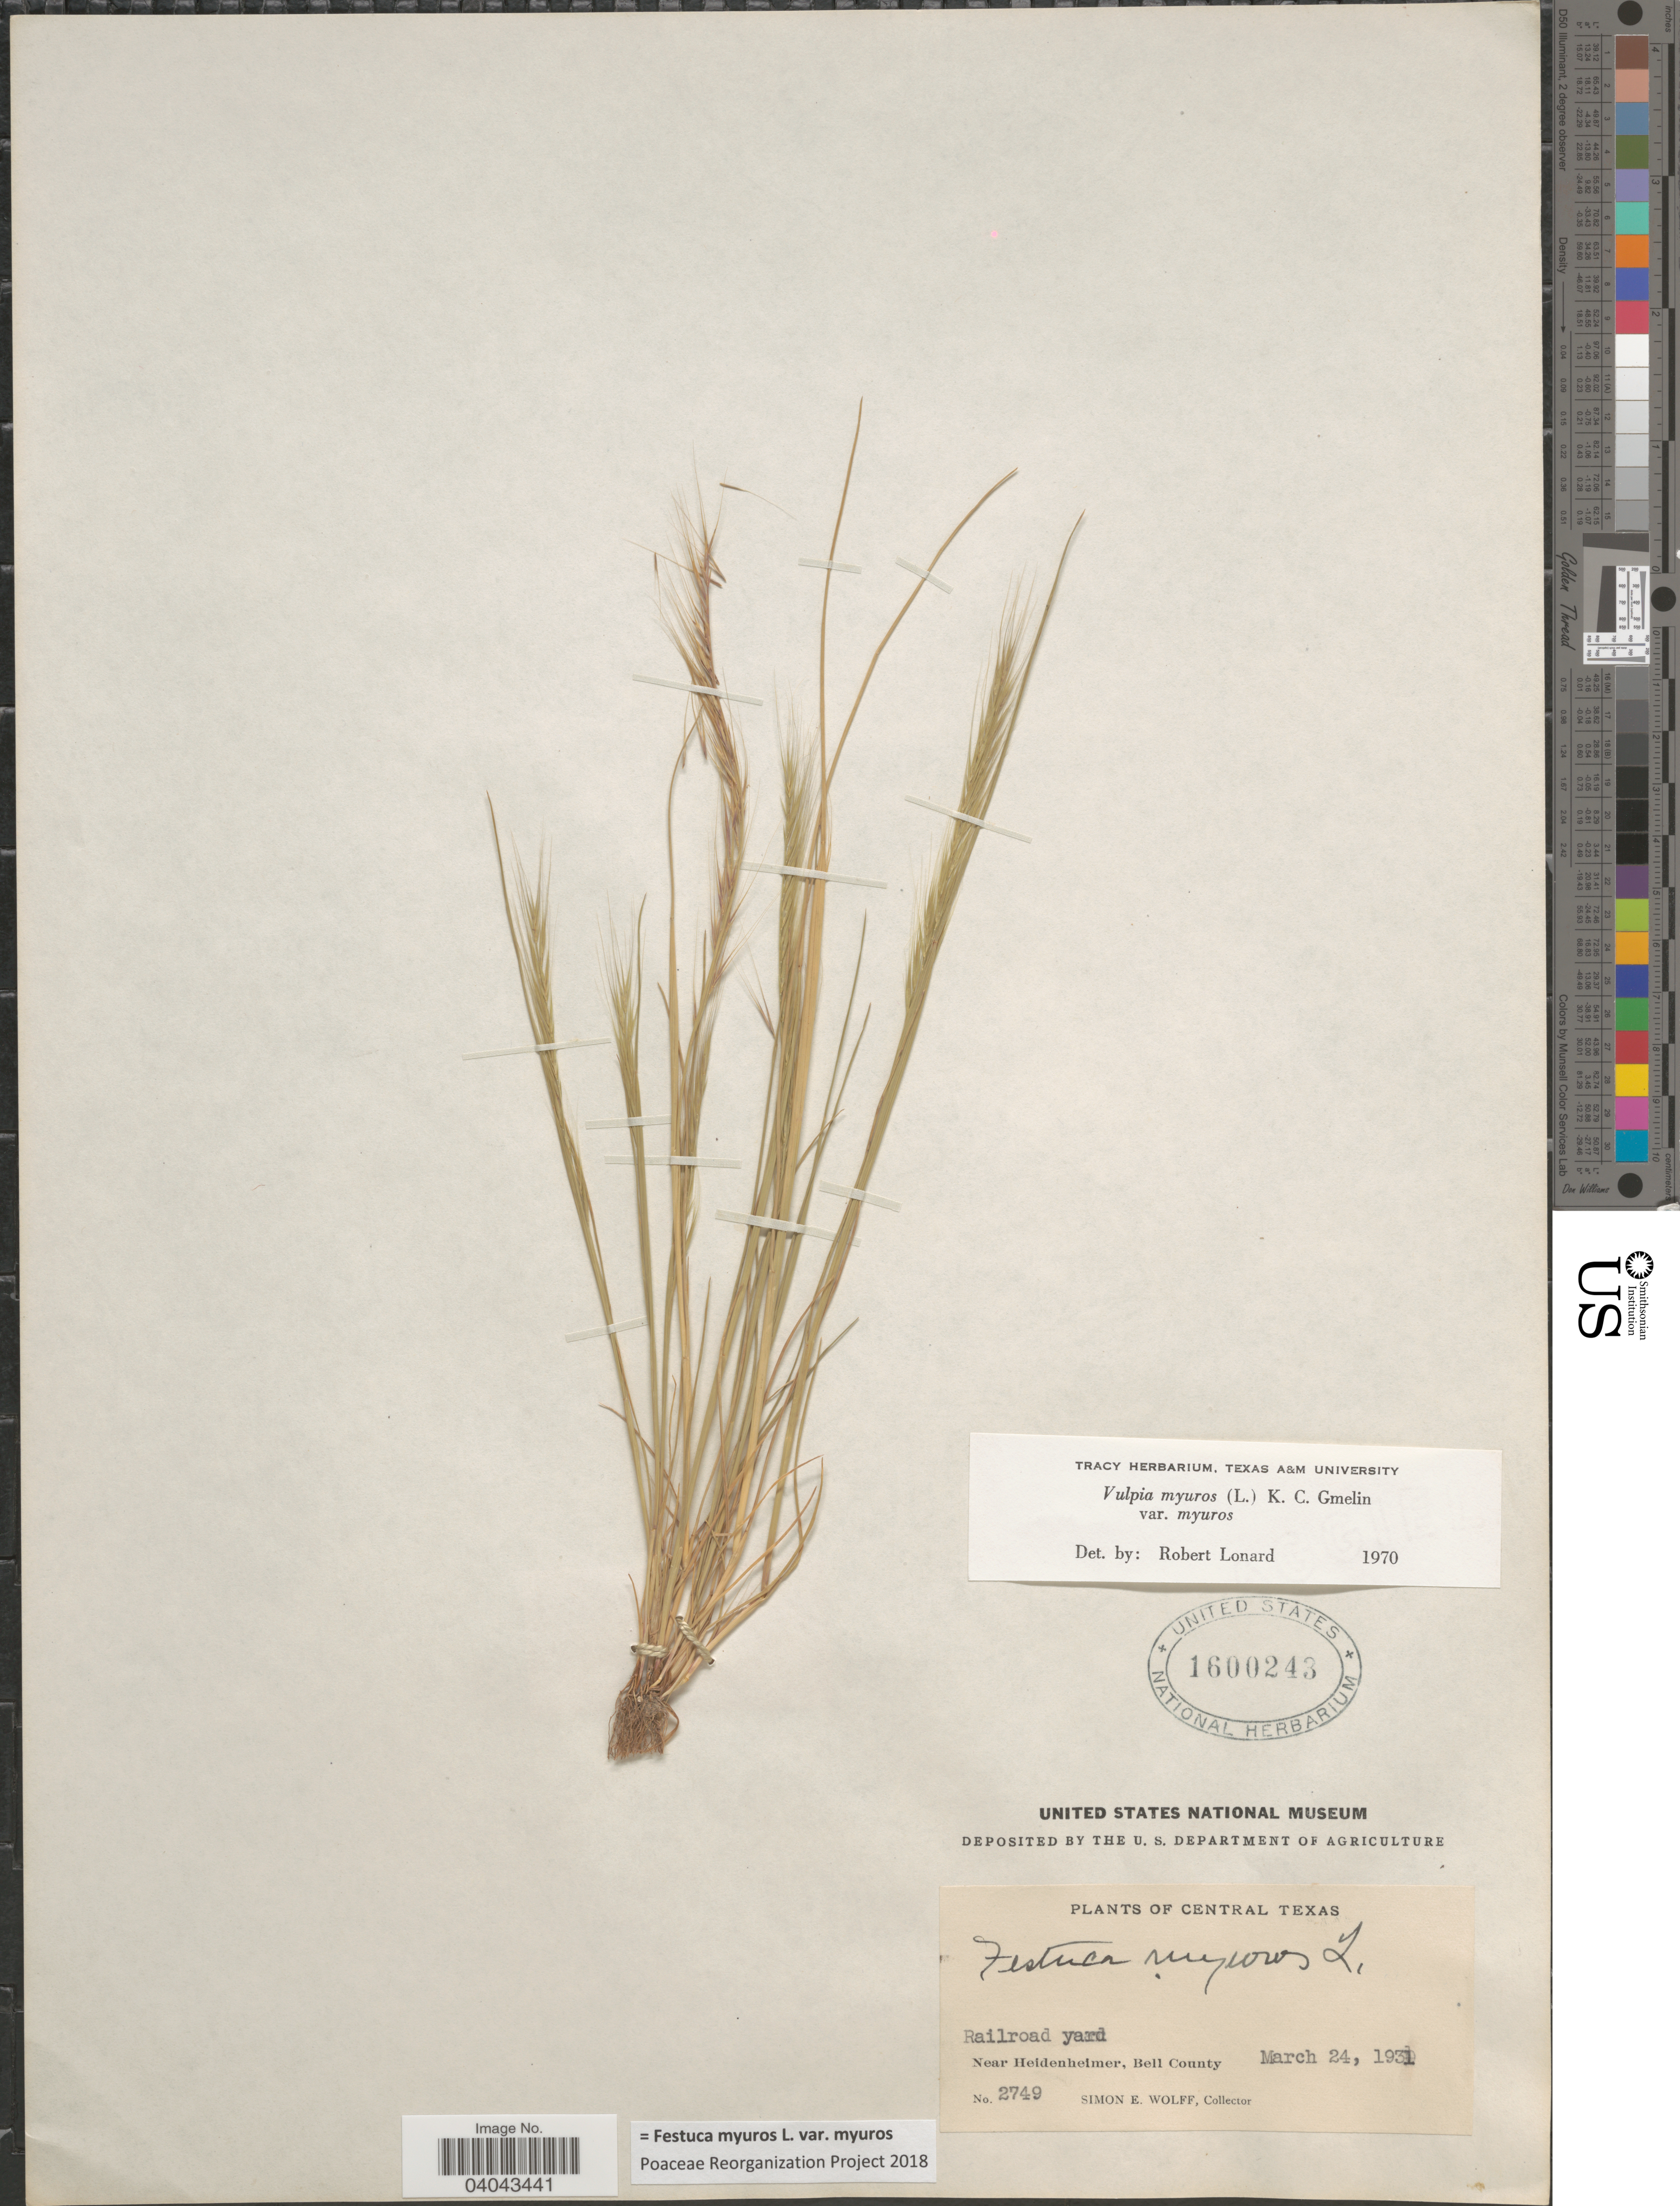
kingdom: Plantae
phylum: Tracheophyta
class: Liliopsida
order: Poales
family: Poaceae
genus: Festuca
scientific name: Festuca myuros var. myuros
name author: L.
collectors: S. E. Wolff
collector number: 2749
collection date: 1931-03-24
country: United States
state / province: Texas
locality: Central Texas. Railroad yard. Near Heidenheimer, Bell County.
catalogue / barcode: US 1600243